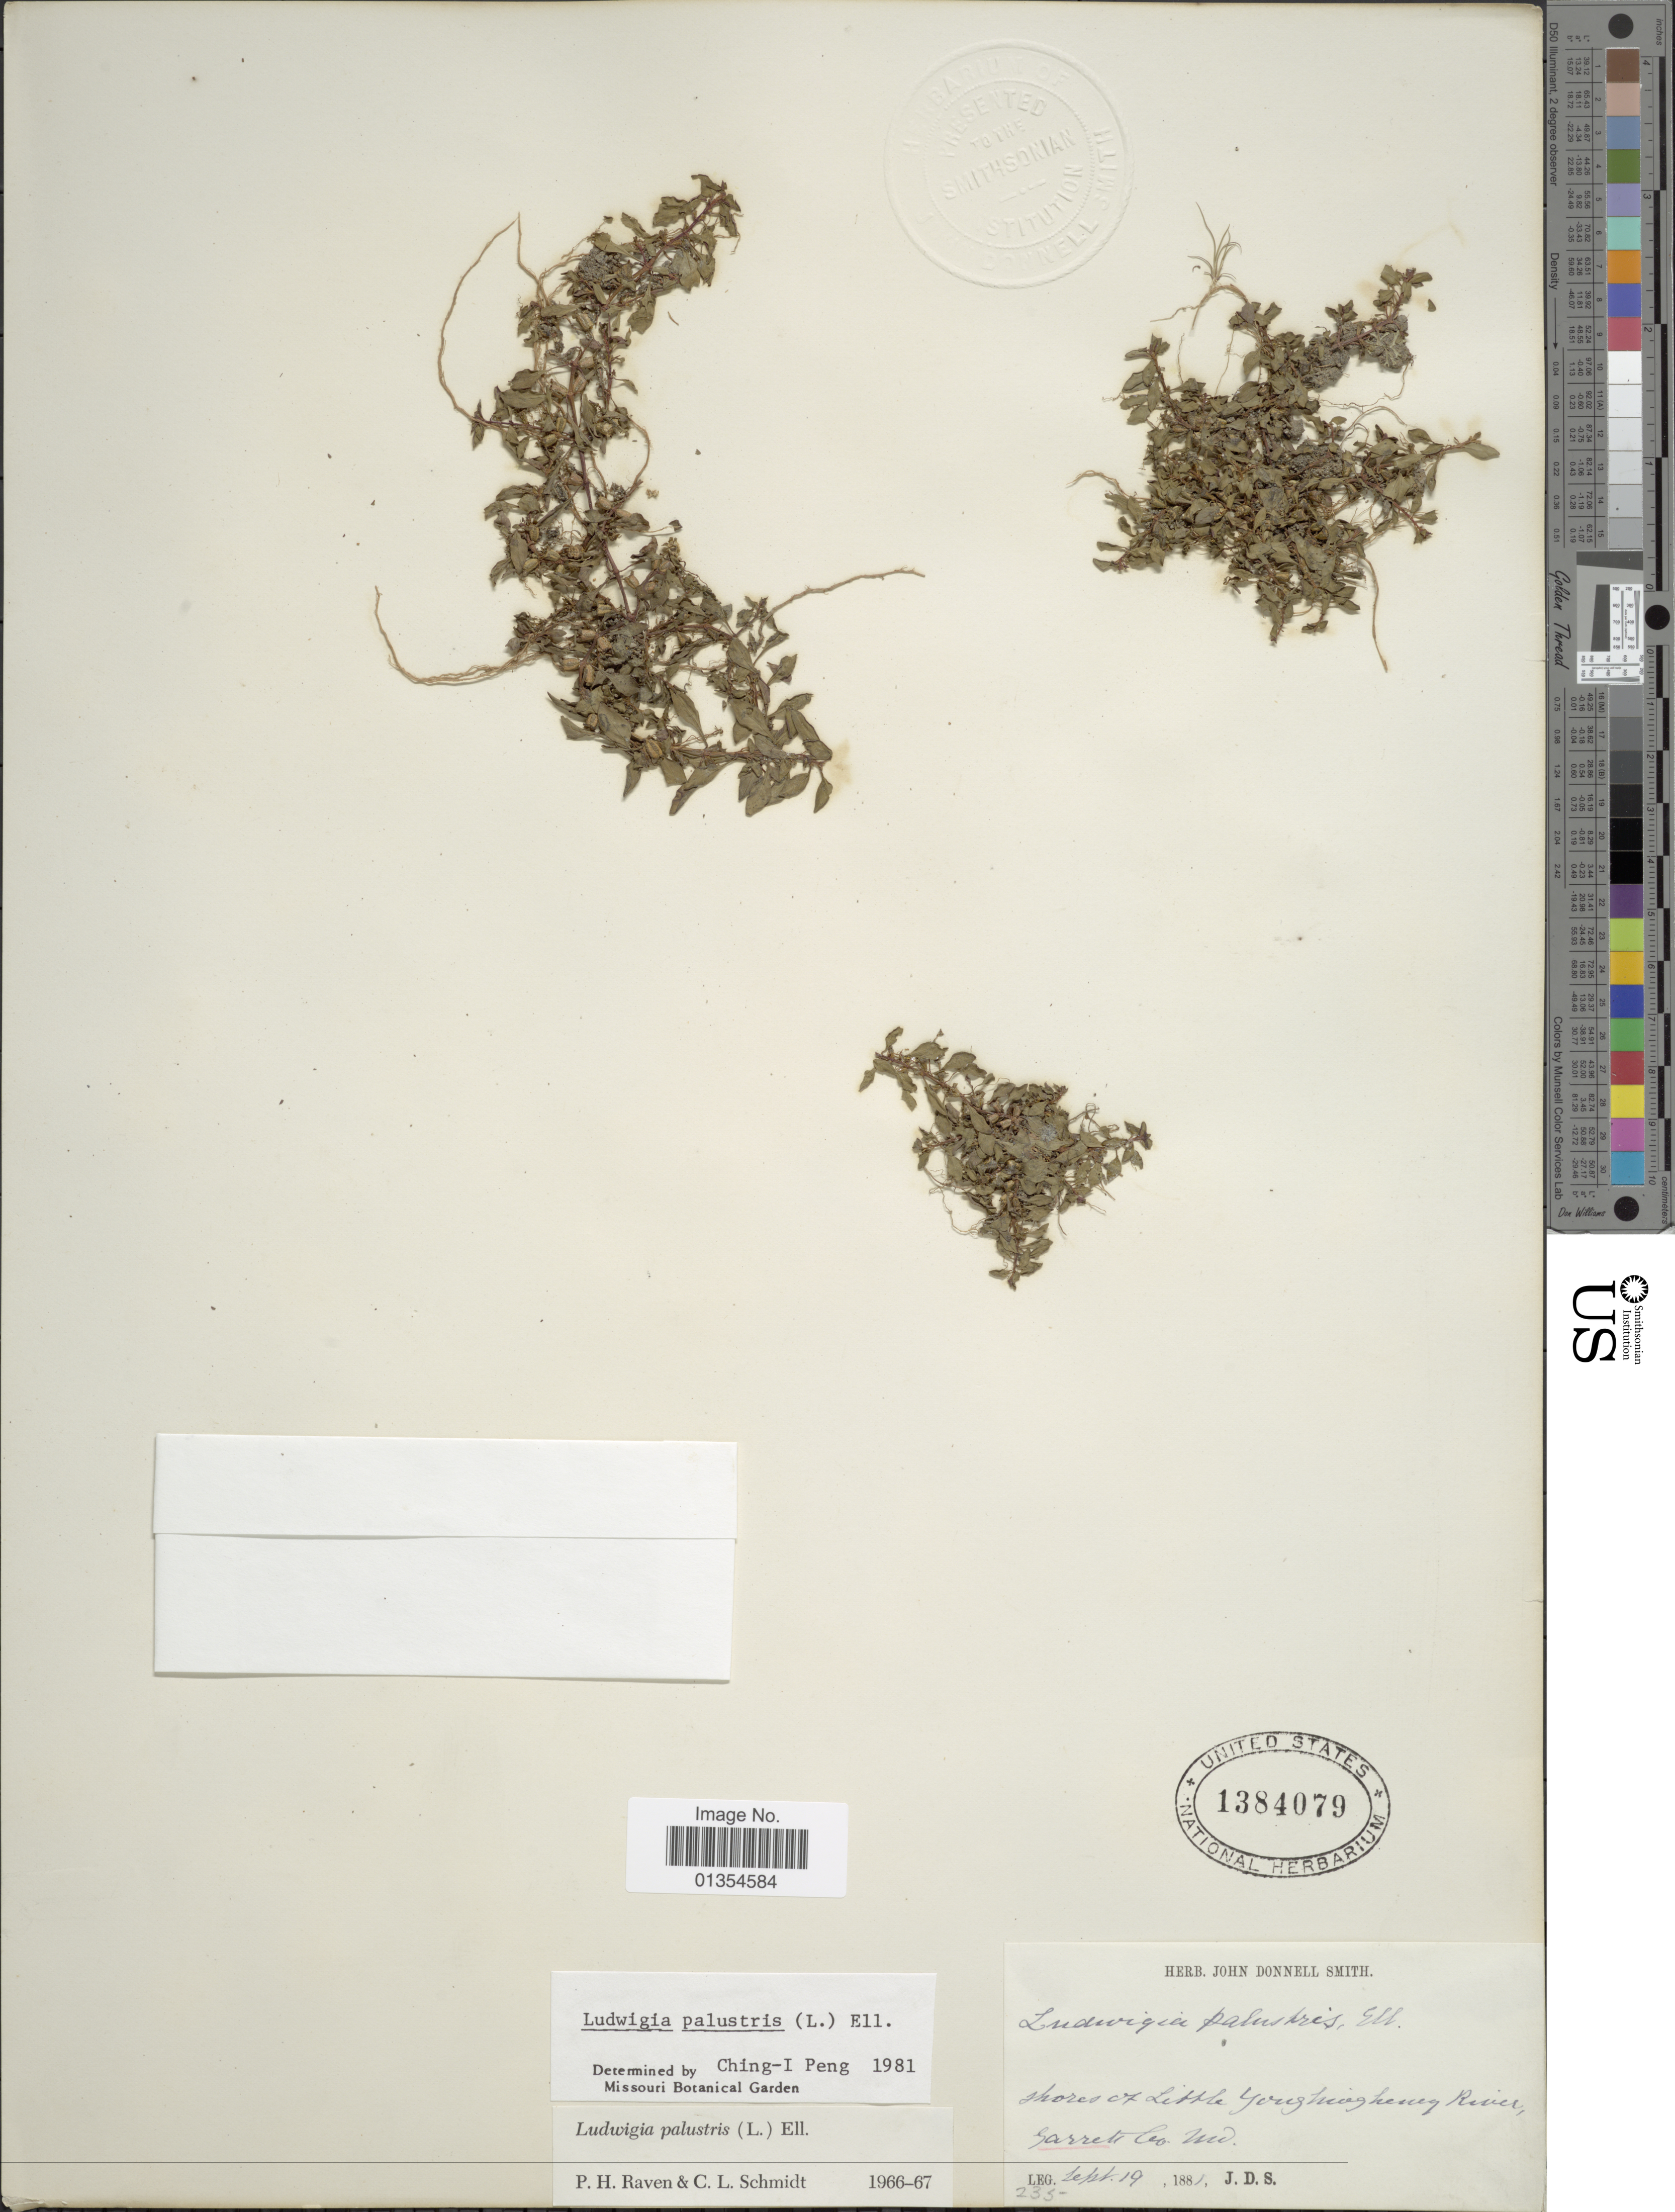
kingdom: Plantae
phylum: Tracheophyta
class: Magnoliopsida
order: Myrtales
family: Onagraceae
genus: Ludwigia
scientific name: Ludwigia palustris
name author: (L.) Elliott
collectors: J. Donnell Smith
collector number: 235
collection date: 1881-09-19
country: United States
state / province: Maryland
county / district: Garrett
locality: Shores of Little Youghiogheny River Garret Co Md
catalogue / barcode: US 1384079